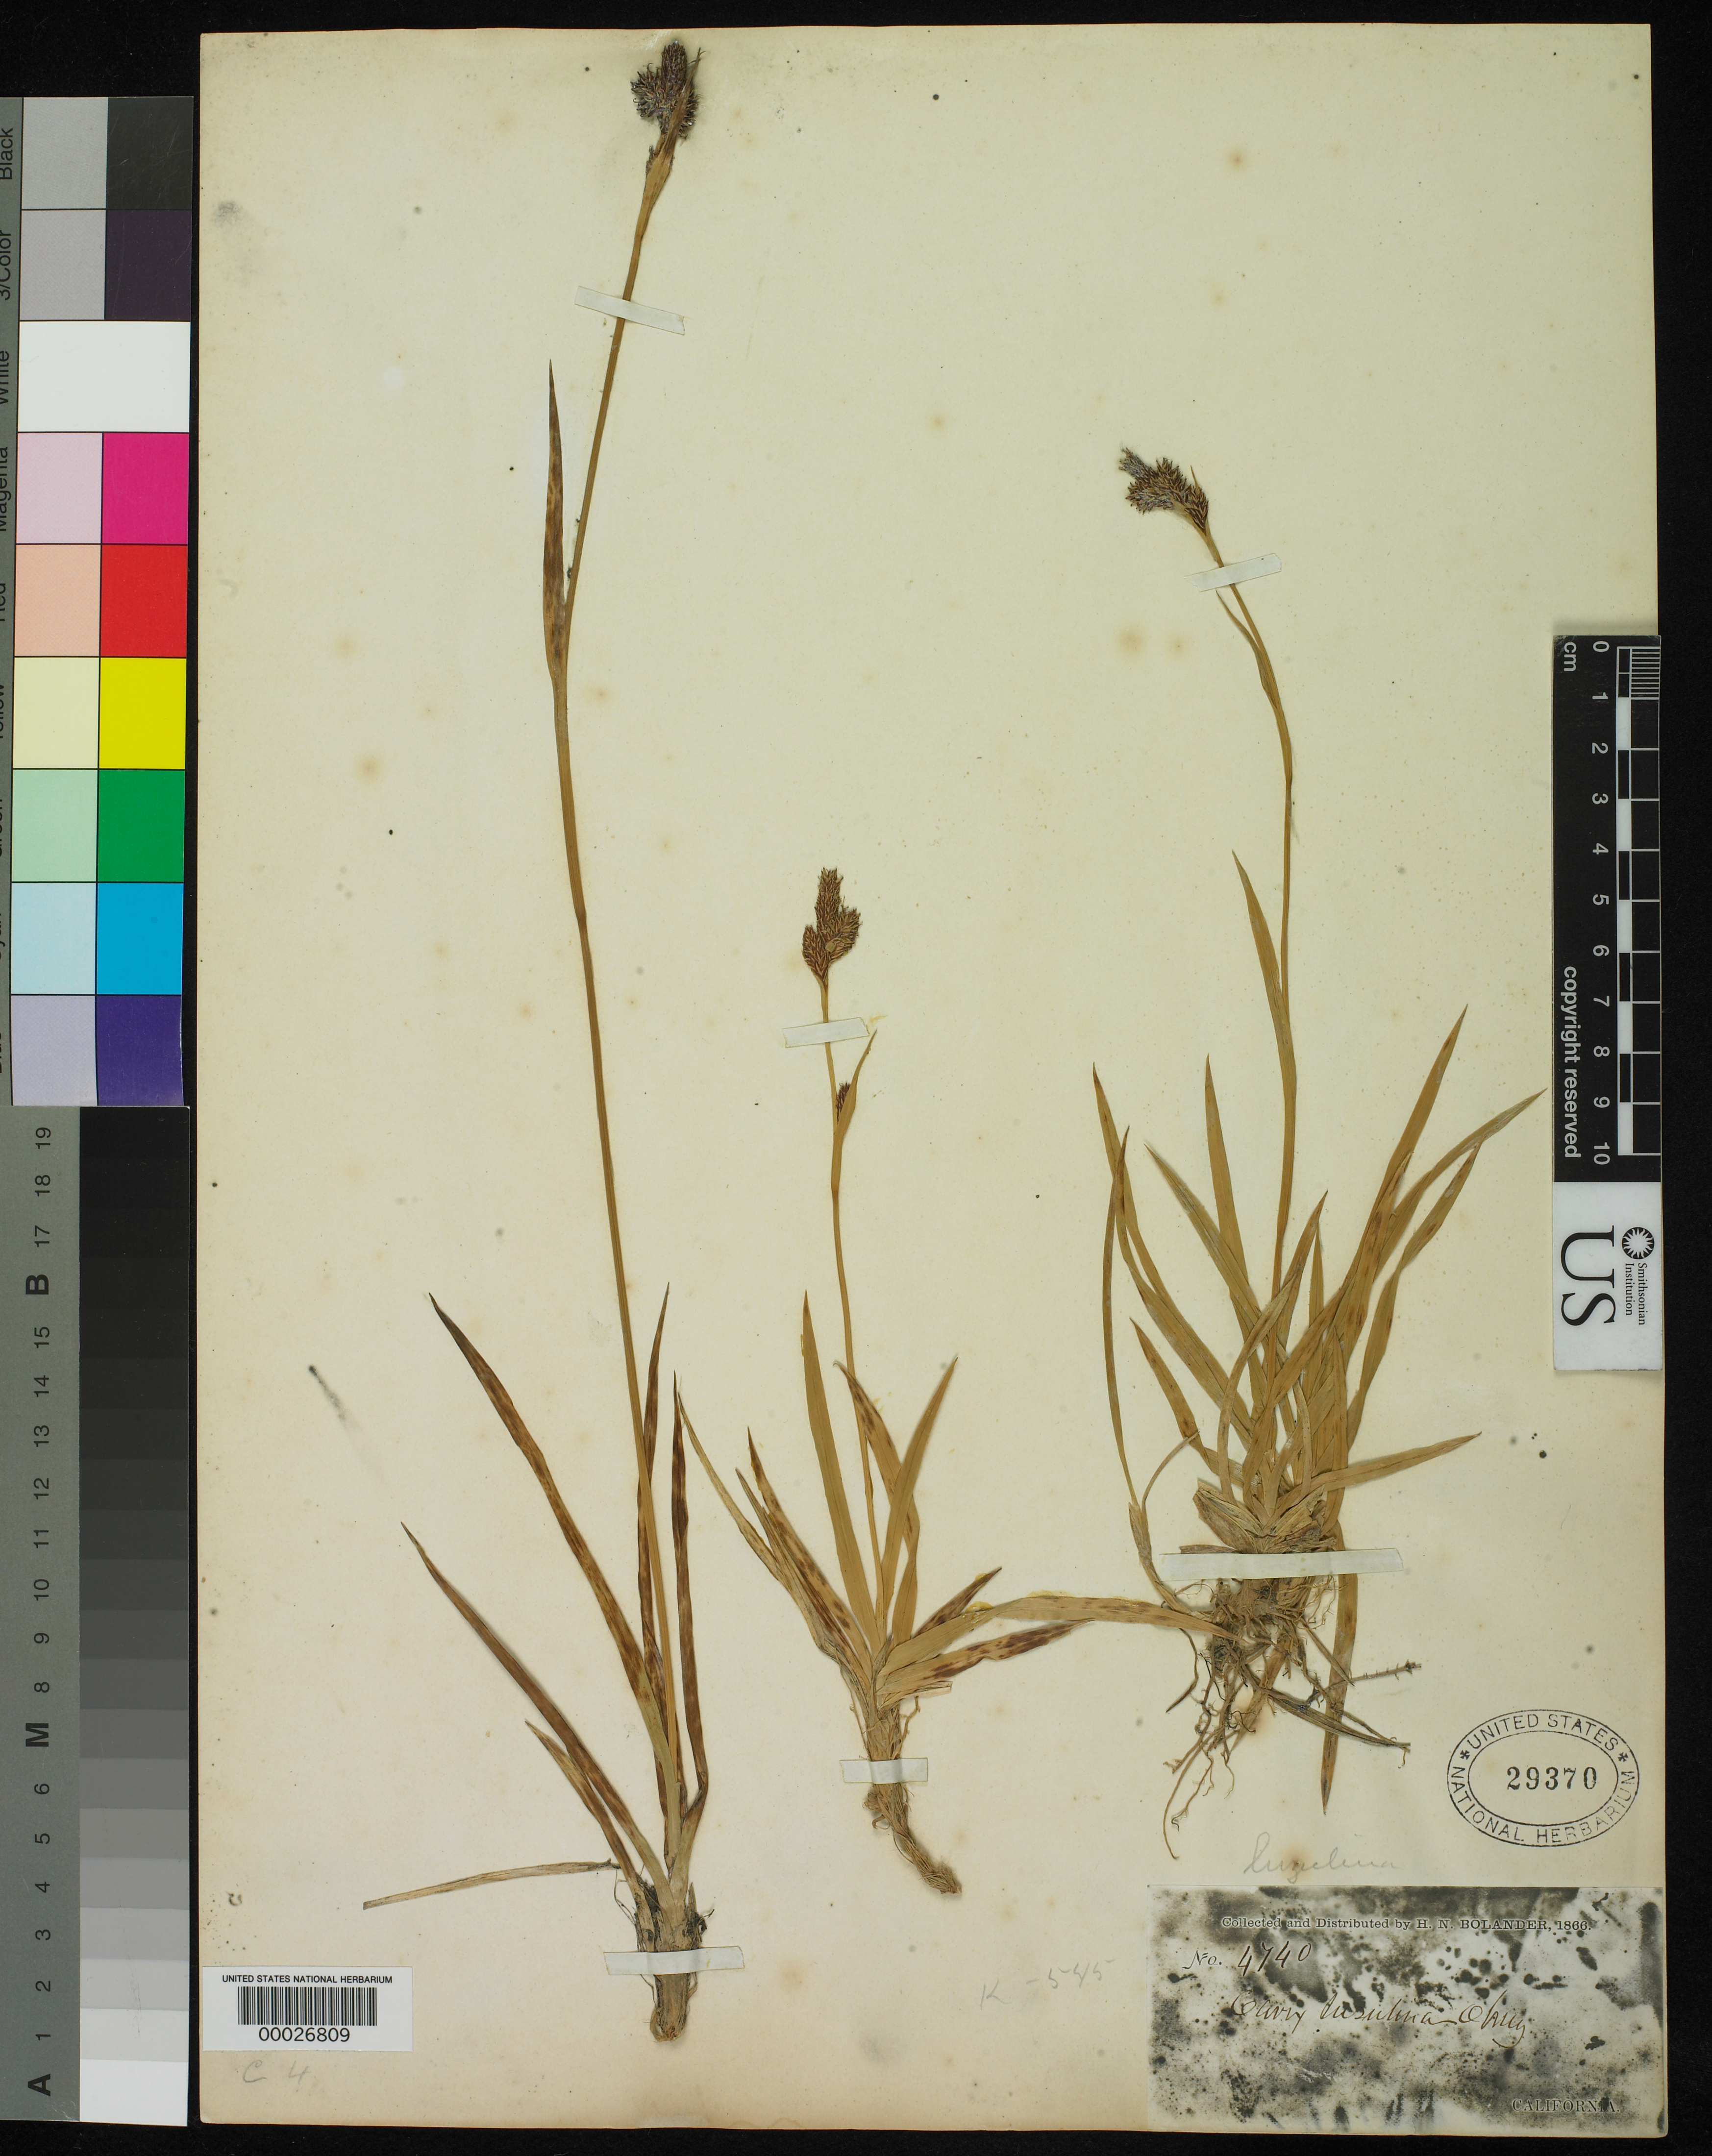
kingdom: Plantae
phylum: Tracheophyta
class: Liliopsida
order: Poales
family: Cyperaceae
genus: Carex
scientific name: Carex luzulina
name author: Olney in A. Gray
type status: Isotype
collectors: H. Bolander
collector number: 4740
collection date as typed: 1866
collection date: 1866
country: United States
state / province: California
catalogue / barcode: US 29370